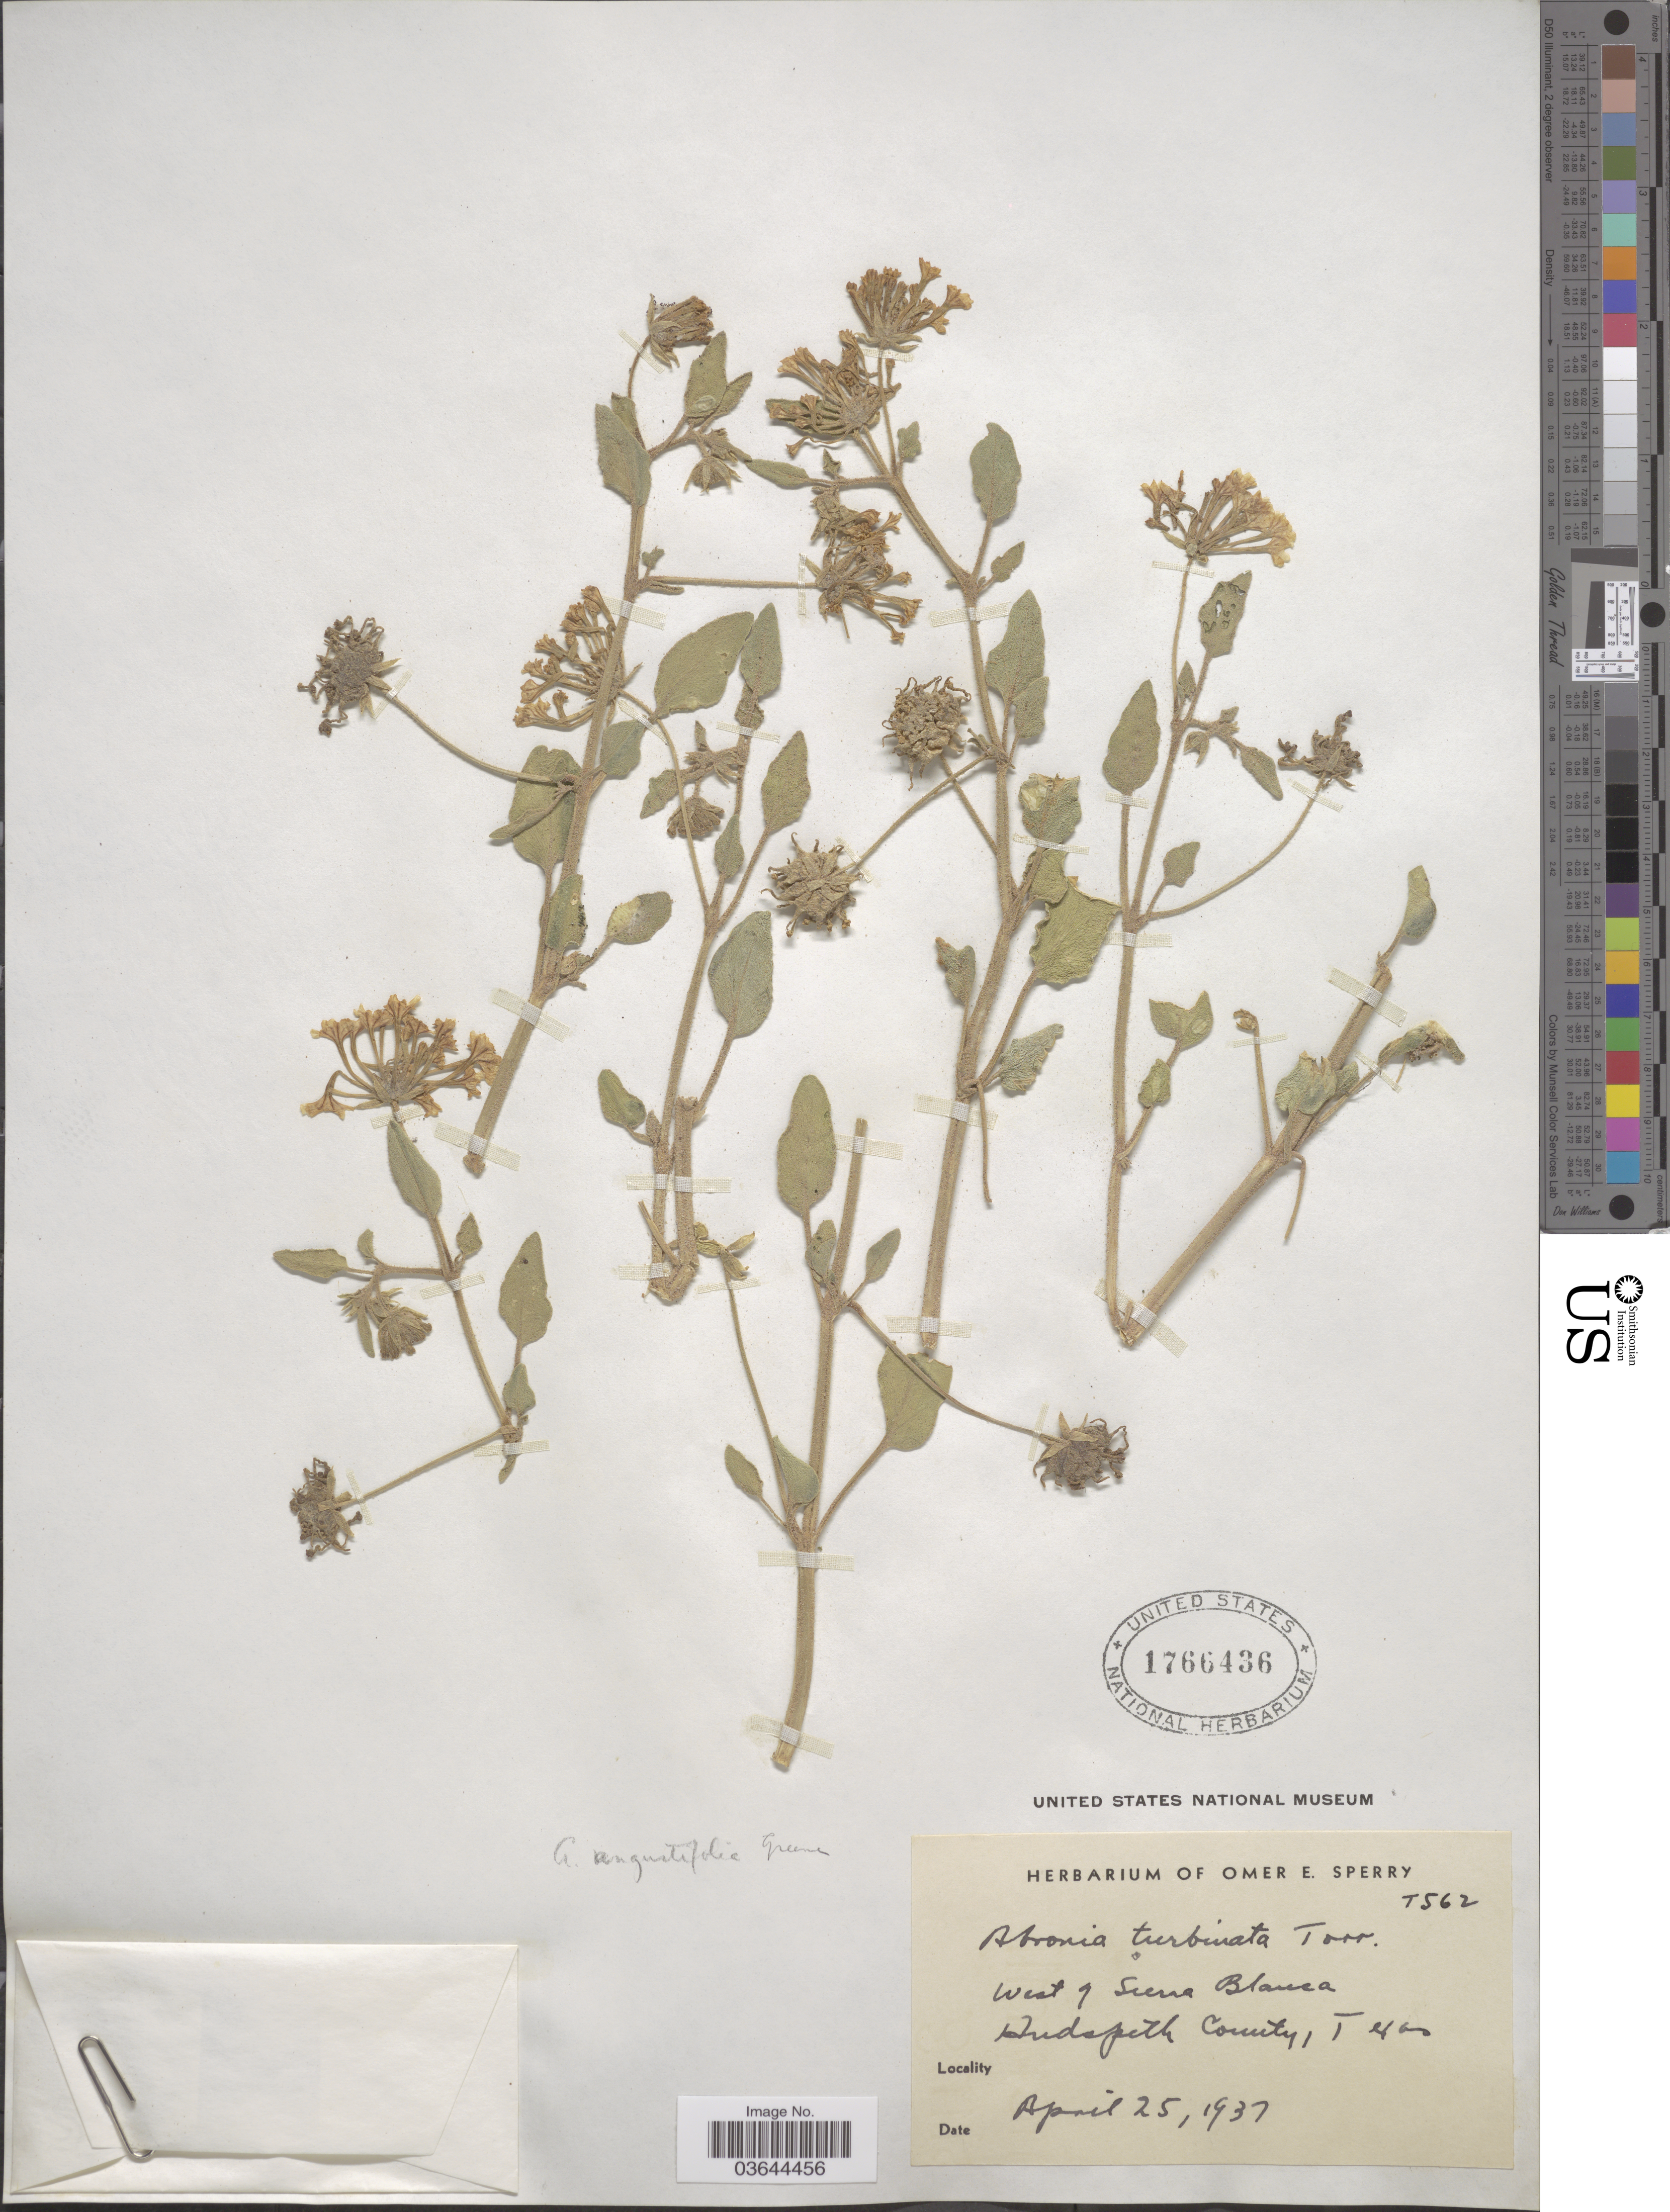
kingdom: Plantae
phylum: Tracheophyta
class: Magnoliopsida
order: Caryophyllales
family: Nyctaginaceae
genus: Abronia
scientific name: Abronia angustifolia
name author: Greene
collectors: ex. herb. Omer E. Sperry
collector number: T562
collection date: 1937-04-25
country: United States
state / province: Texas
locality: West of Sierra Blanca, Hudspeth County.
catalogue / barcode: US 1766436